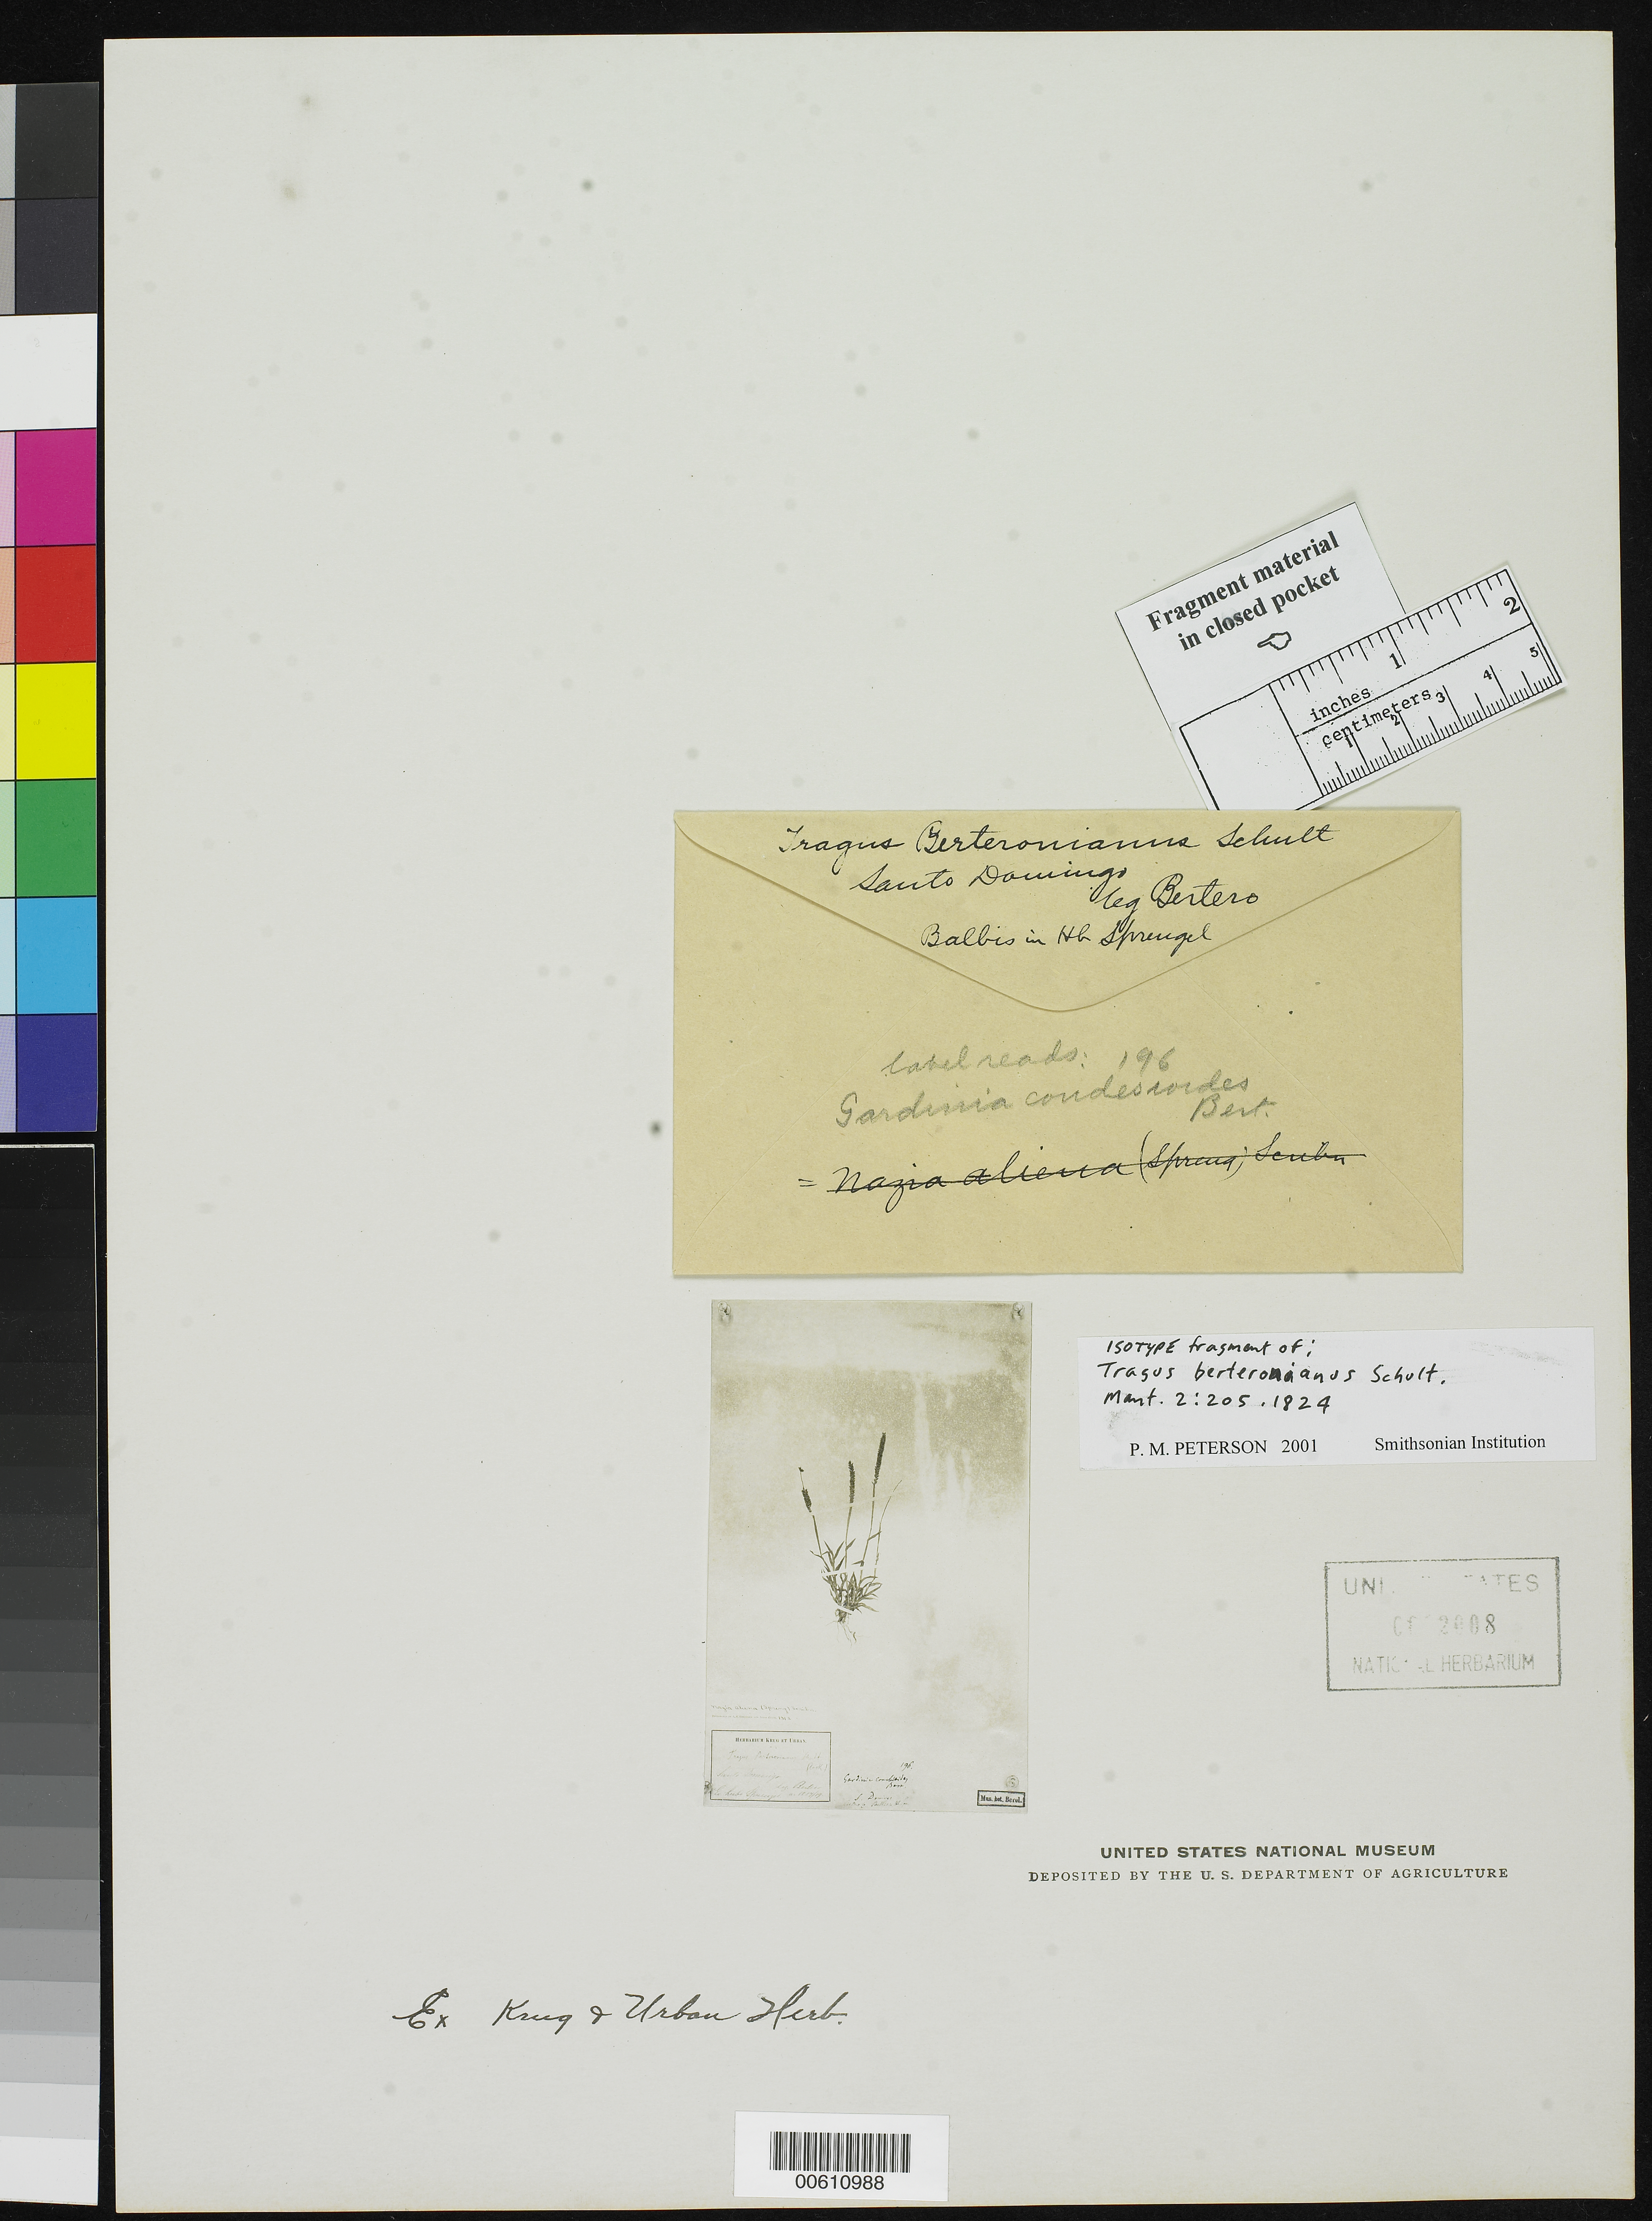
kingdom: Plantae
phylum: Tracheophyta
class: Liliopsida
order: Poales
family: Poaceae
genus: Tragus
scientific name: Tragus berteronianus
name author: Schult.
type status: Type Fragment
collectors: C. L. G. Bertero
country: Dominican Republic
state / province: Distrito Nacional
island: Greater Antilles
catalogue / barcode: US 92008